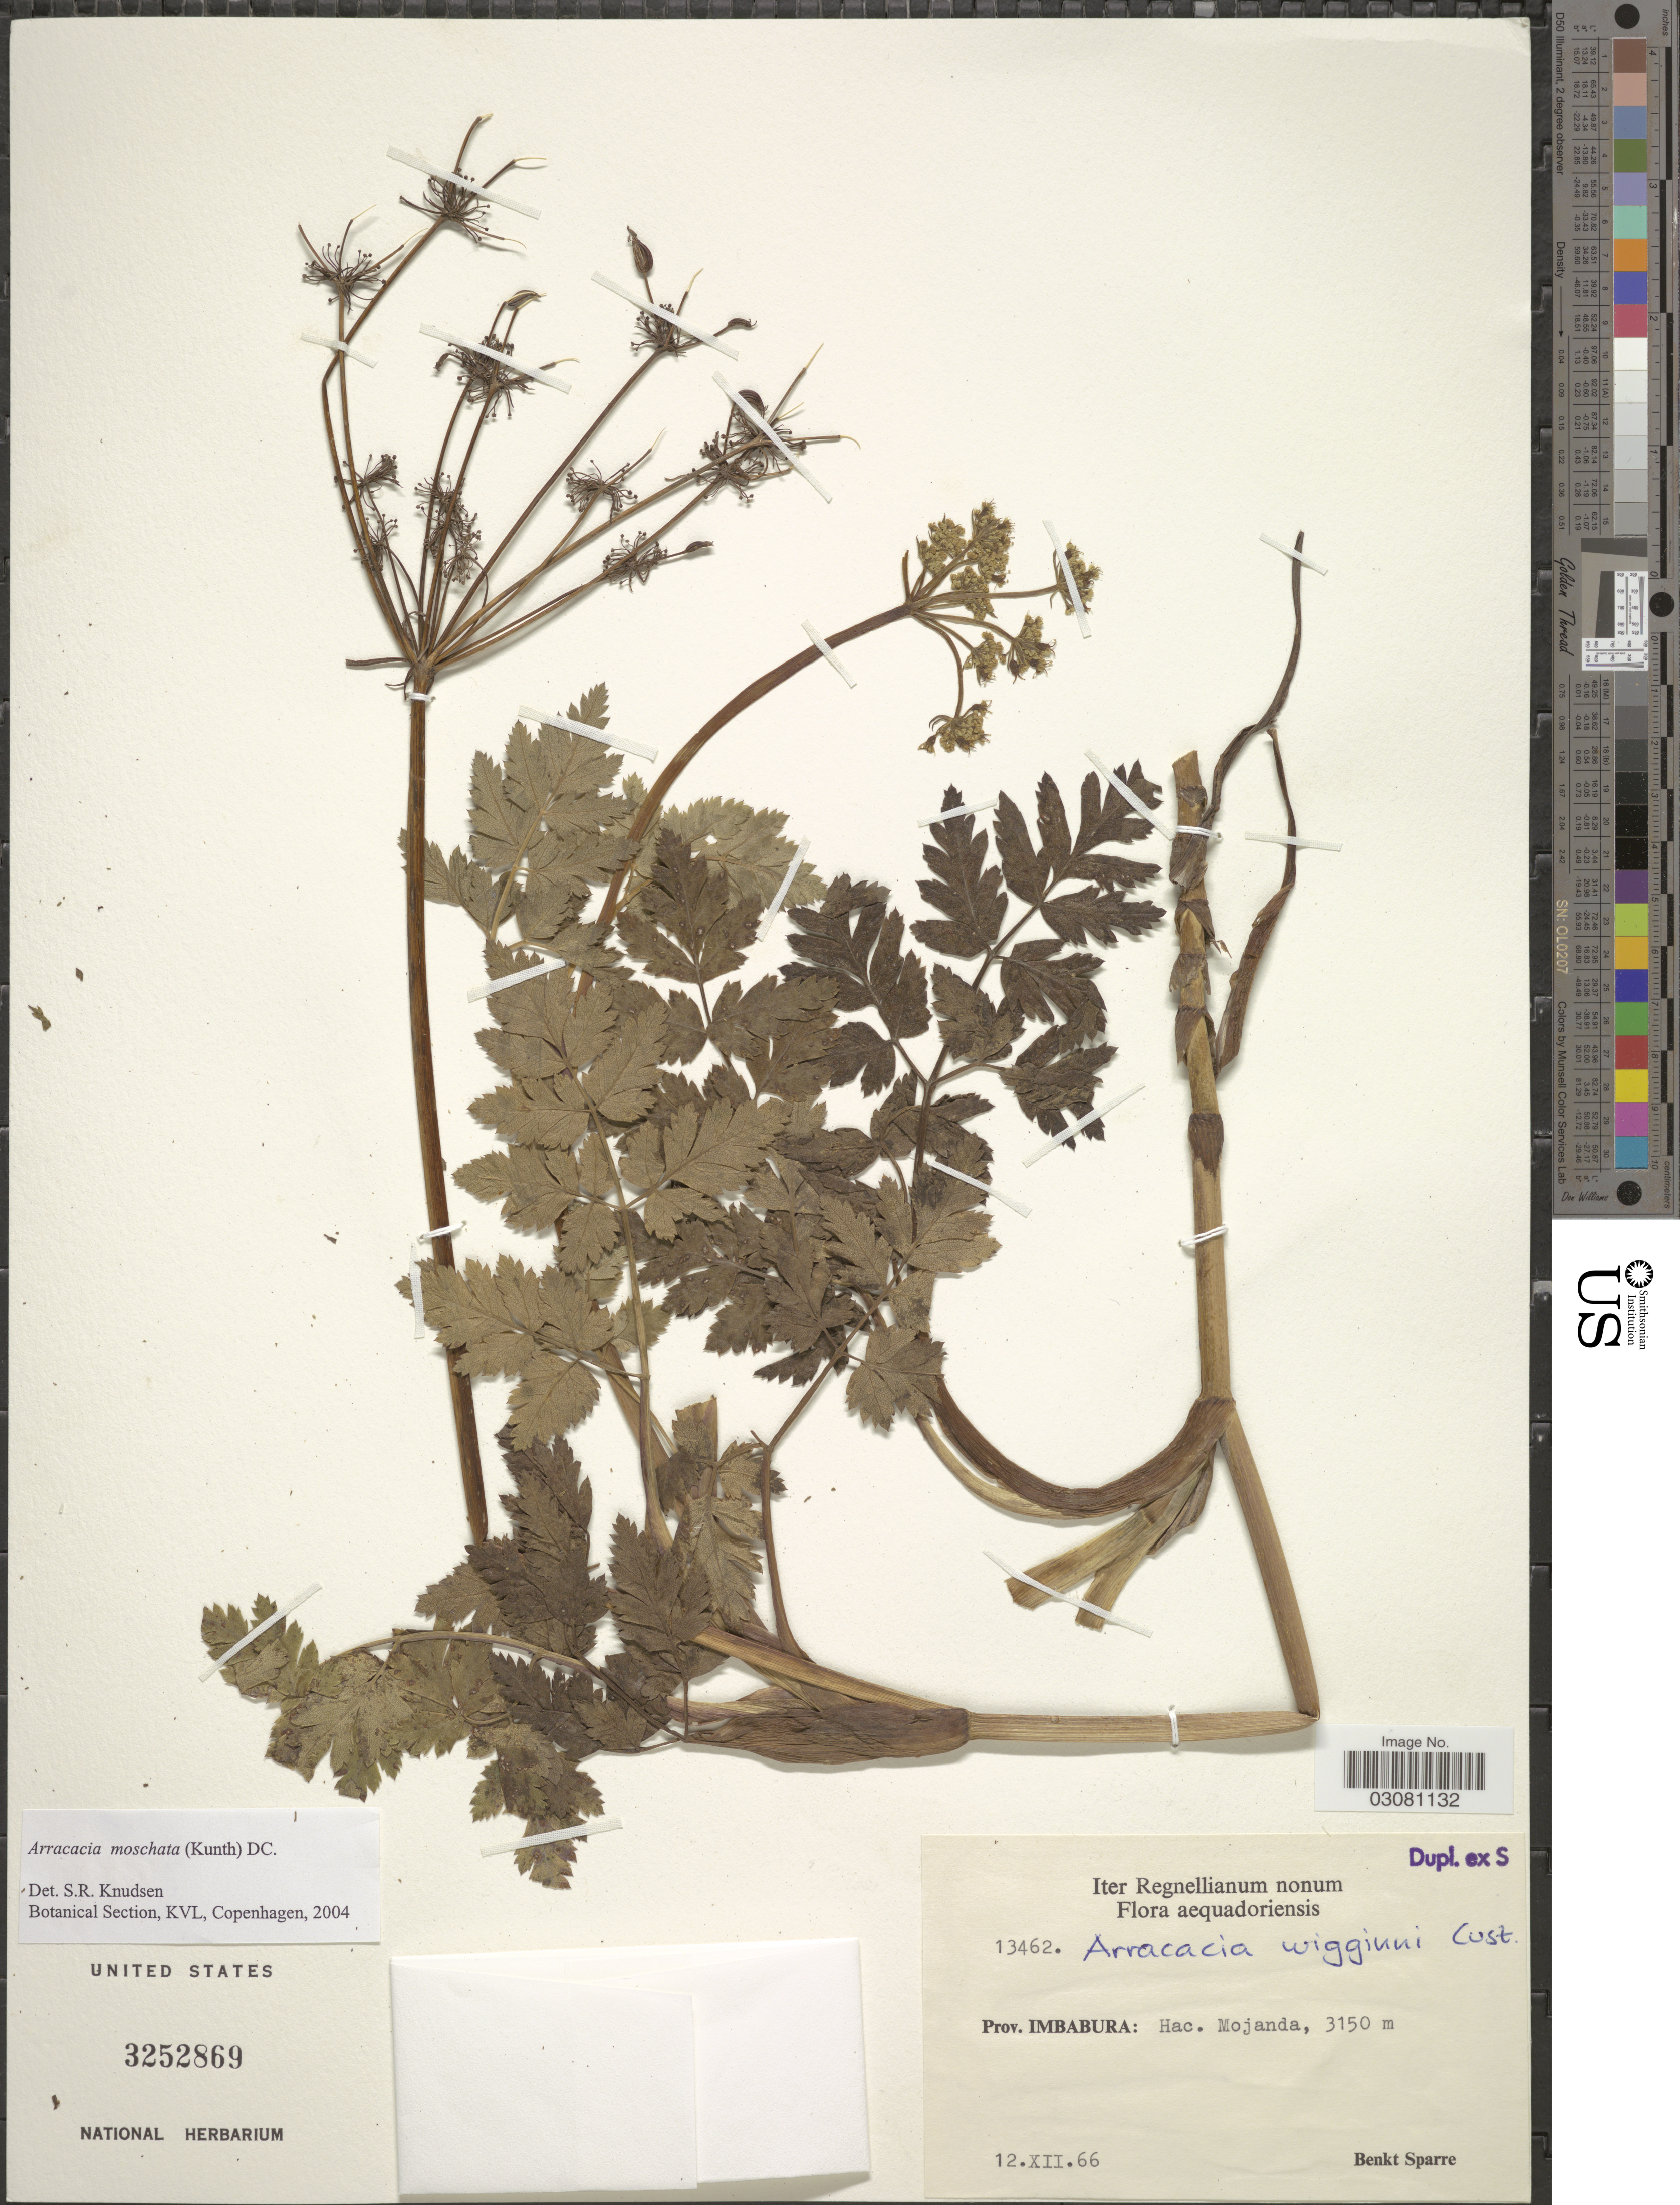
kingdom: Plantae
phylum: Tracheophyta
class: Magnoliopsida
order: Apiales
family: Apiaceae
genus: Arracacia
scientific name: Arracacia moschata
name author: (Kunth) DC.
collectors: B. Sparre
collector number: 13462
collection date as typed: Transcribed d/m/y: 12/12/66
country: Ecuador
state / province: Imbabura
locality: Hac. Mojanda.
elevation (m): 3150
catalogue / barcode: US 3252869